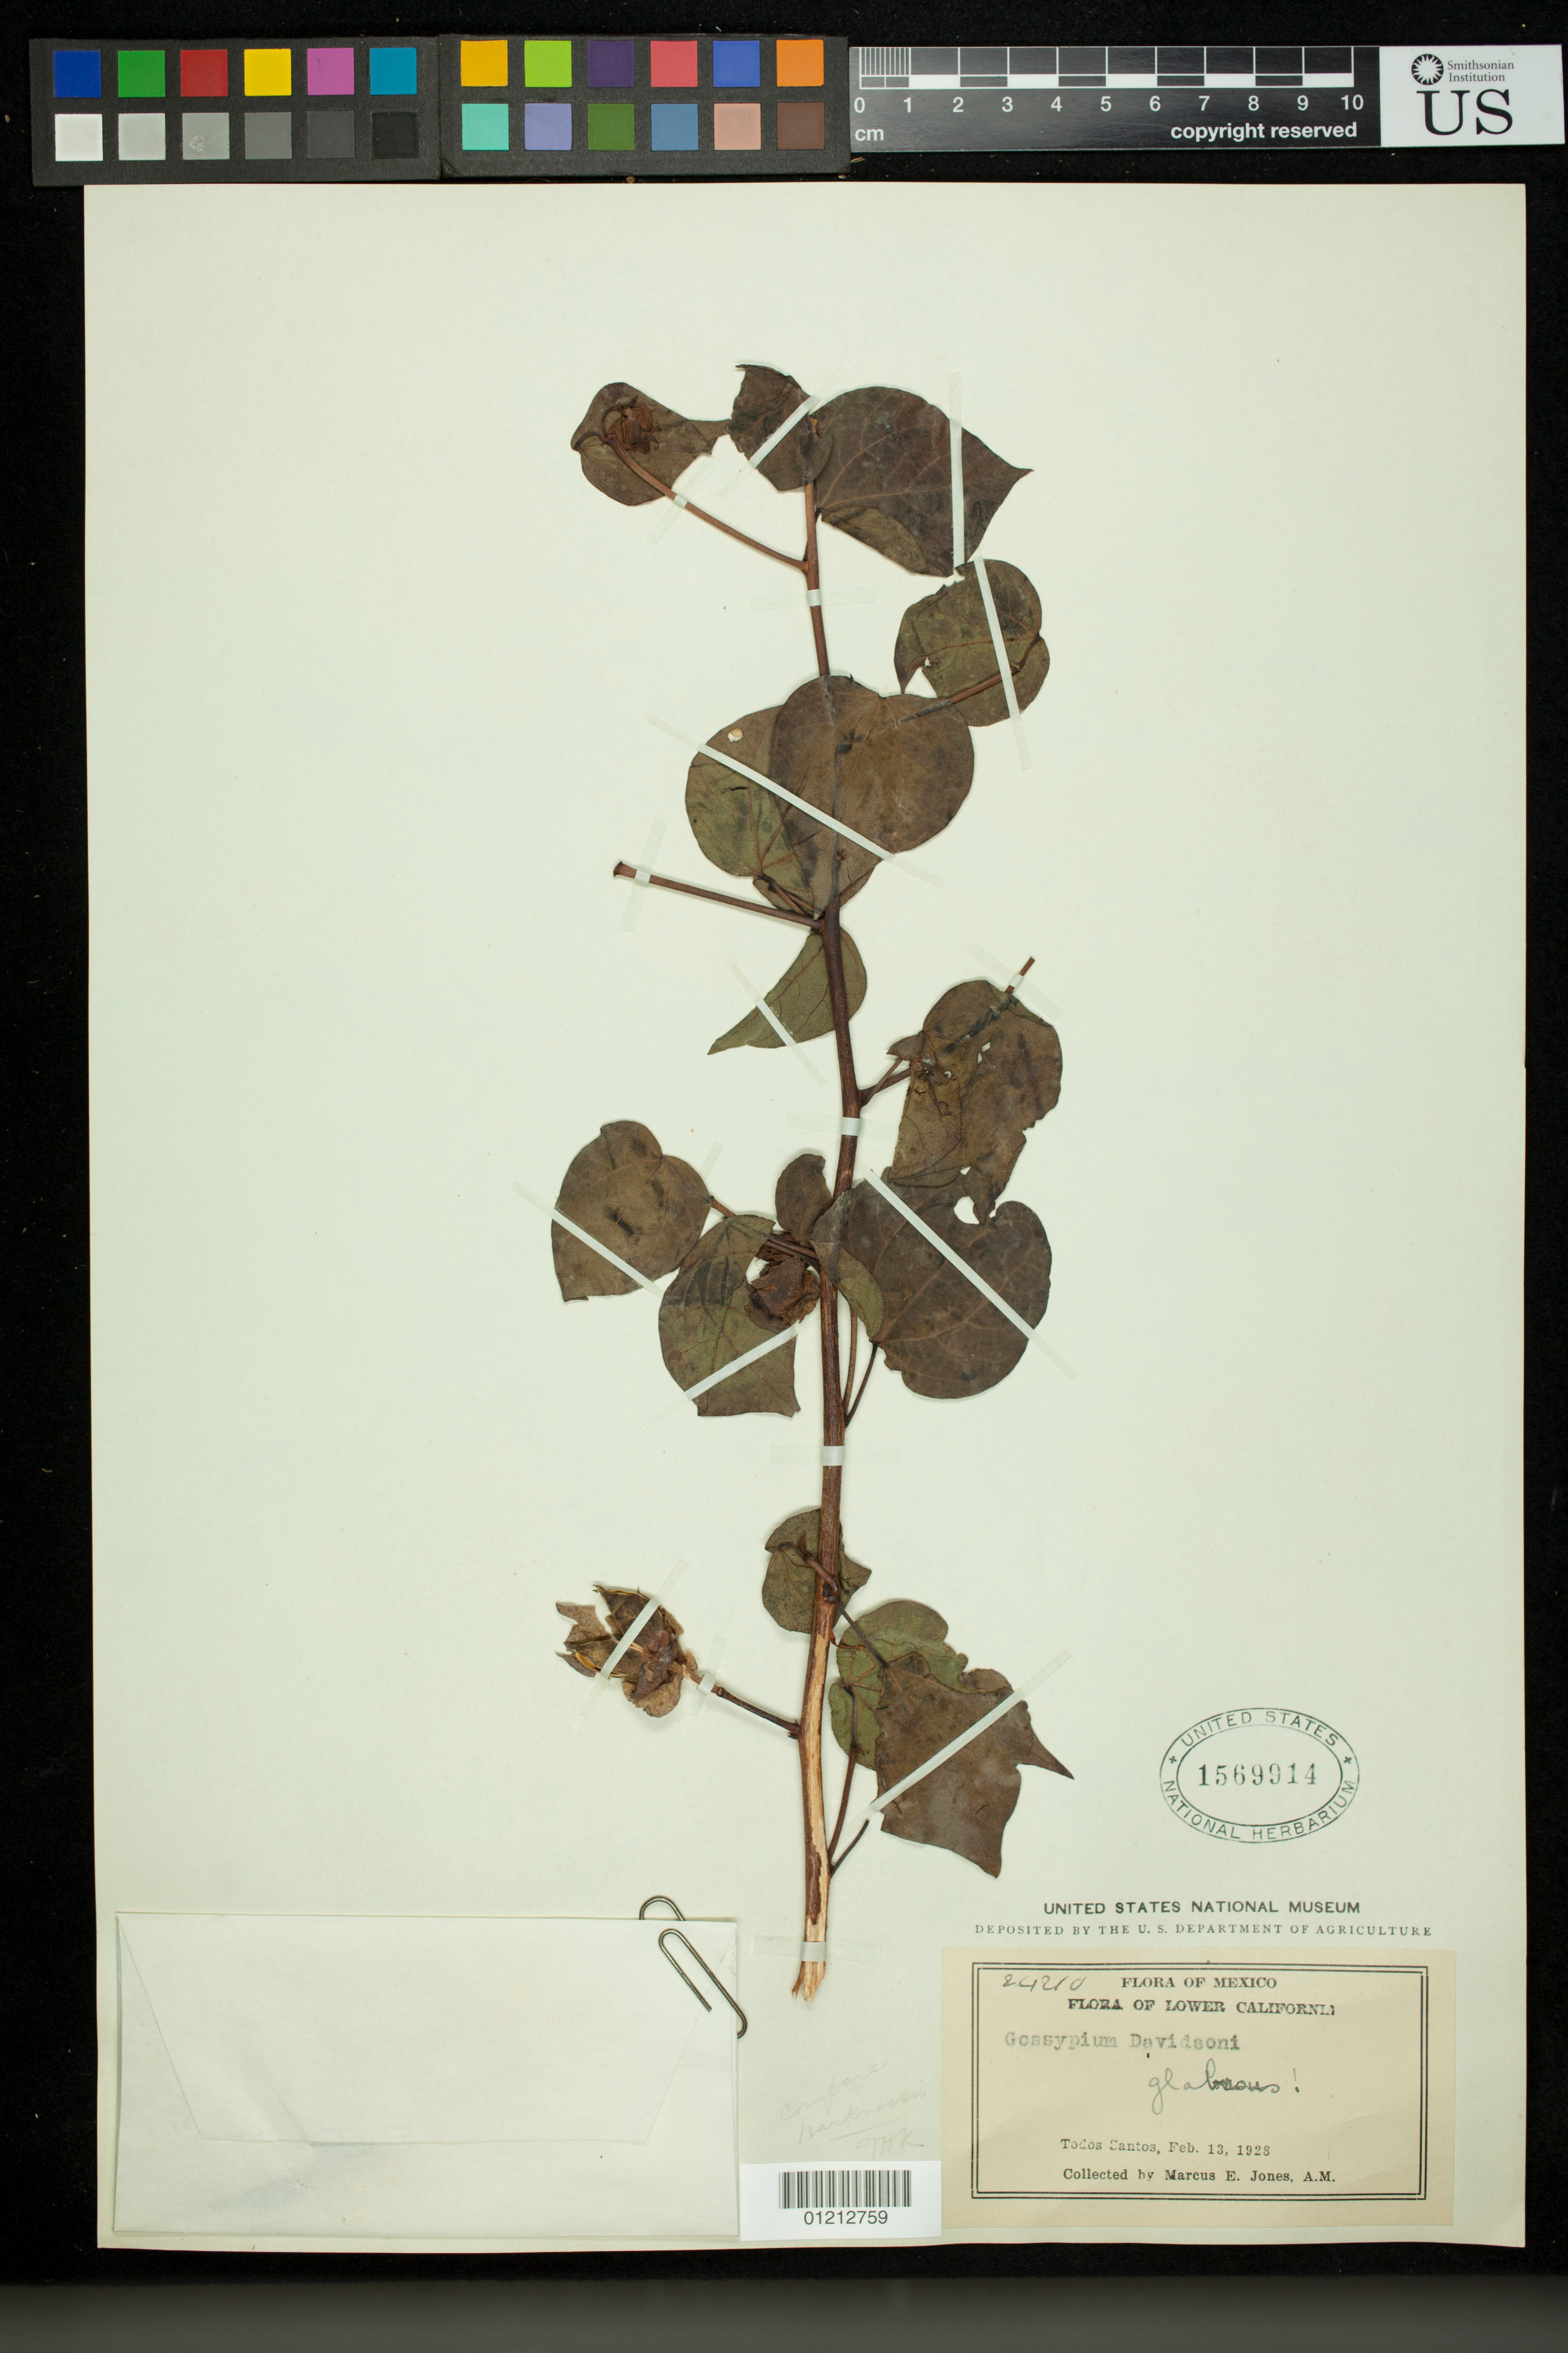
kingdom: Plantae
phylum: Tracheophyta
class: Magnoliopsida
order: Malvales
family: Malvaceae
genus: Gossypium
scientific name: Gossypium davidsonii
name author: Kellogg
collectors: M. E. Jones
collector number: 24210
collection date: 1928-02-13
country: Mexico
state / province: Baja California Sur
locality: Todos Santos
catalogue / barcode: US 1569914